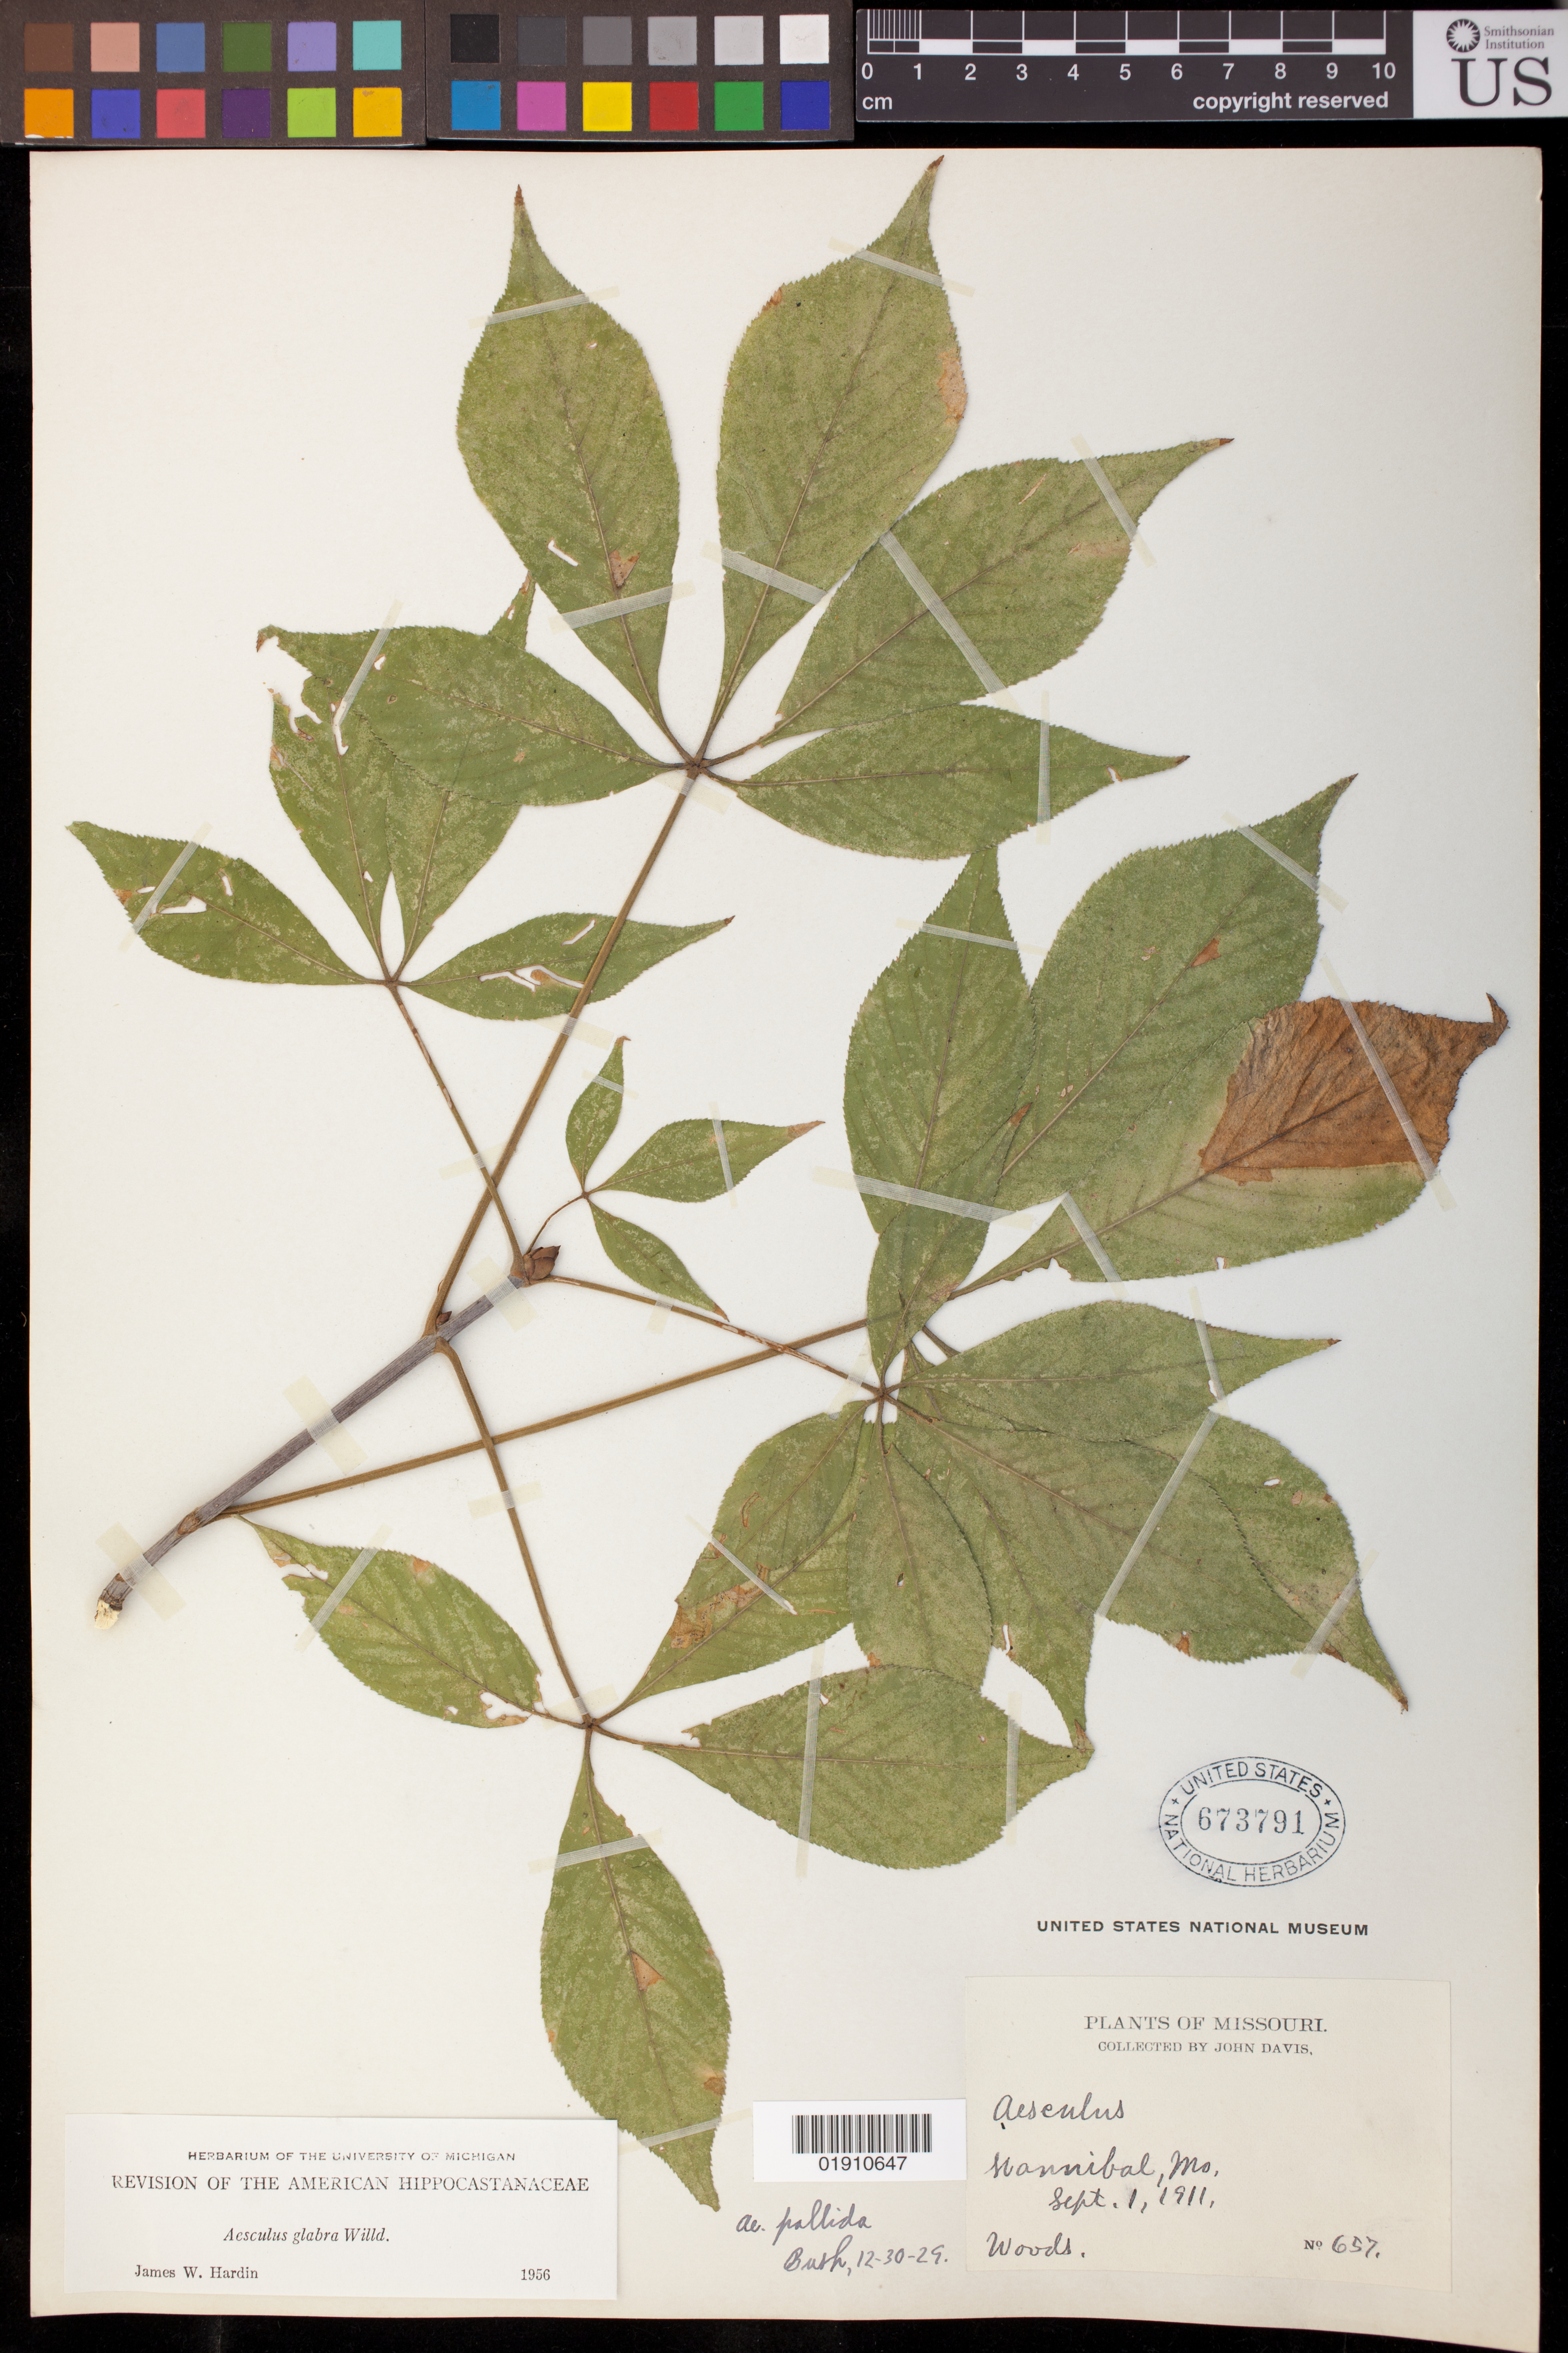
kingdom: Plantae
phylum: Tracheophyta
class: Magnoliopsida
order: Sapindales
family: Sapindaceae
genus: Aesculus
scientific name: Aesculus glabra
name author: Willd.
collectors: J. Davis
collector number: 657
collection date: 1911-09-01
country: United States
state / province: Missouri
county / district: Marion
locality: Hannibal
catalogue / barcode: US 673791